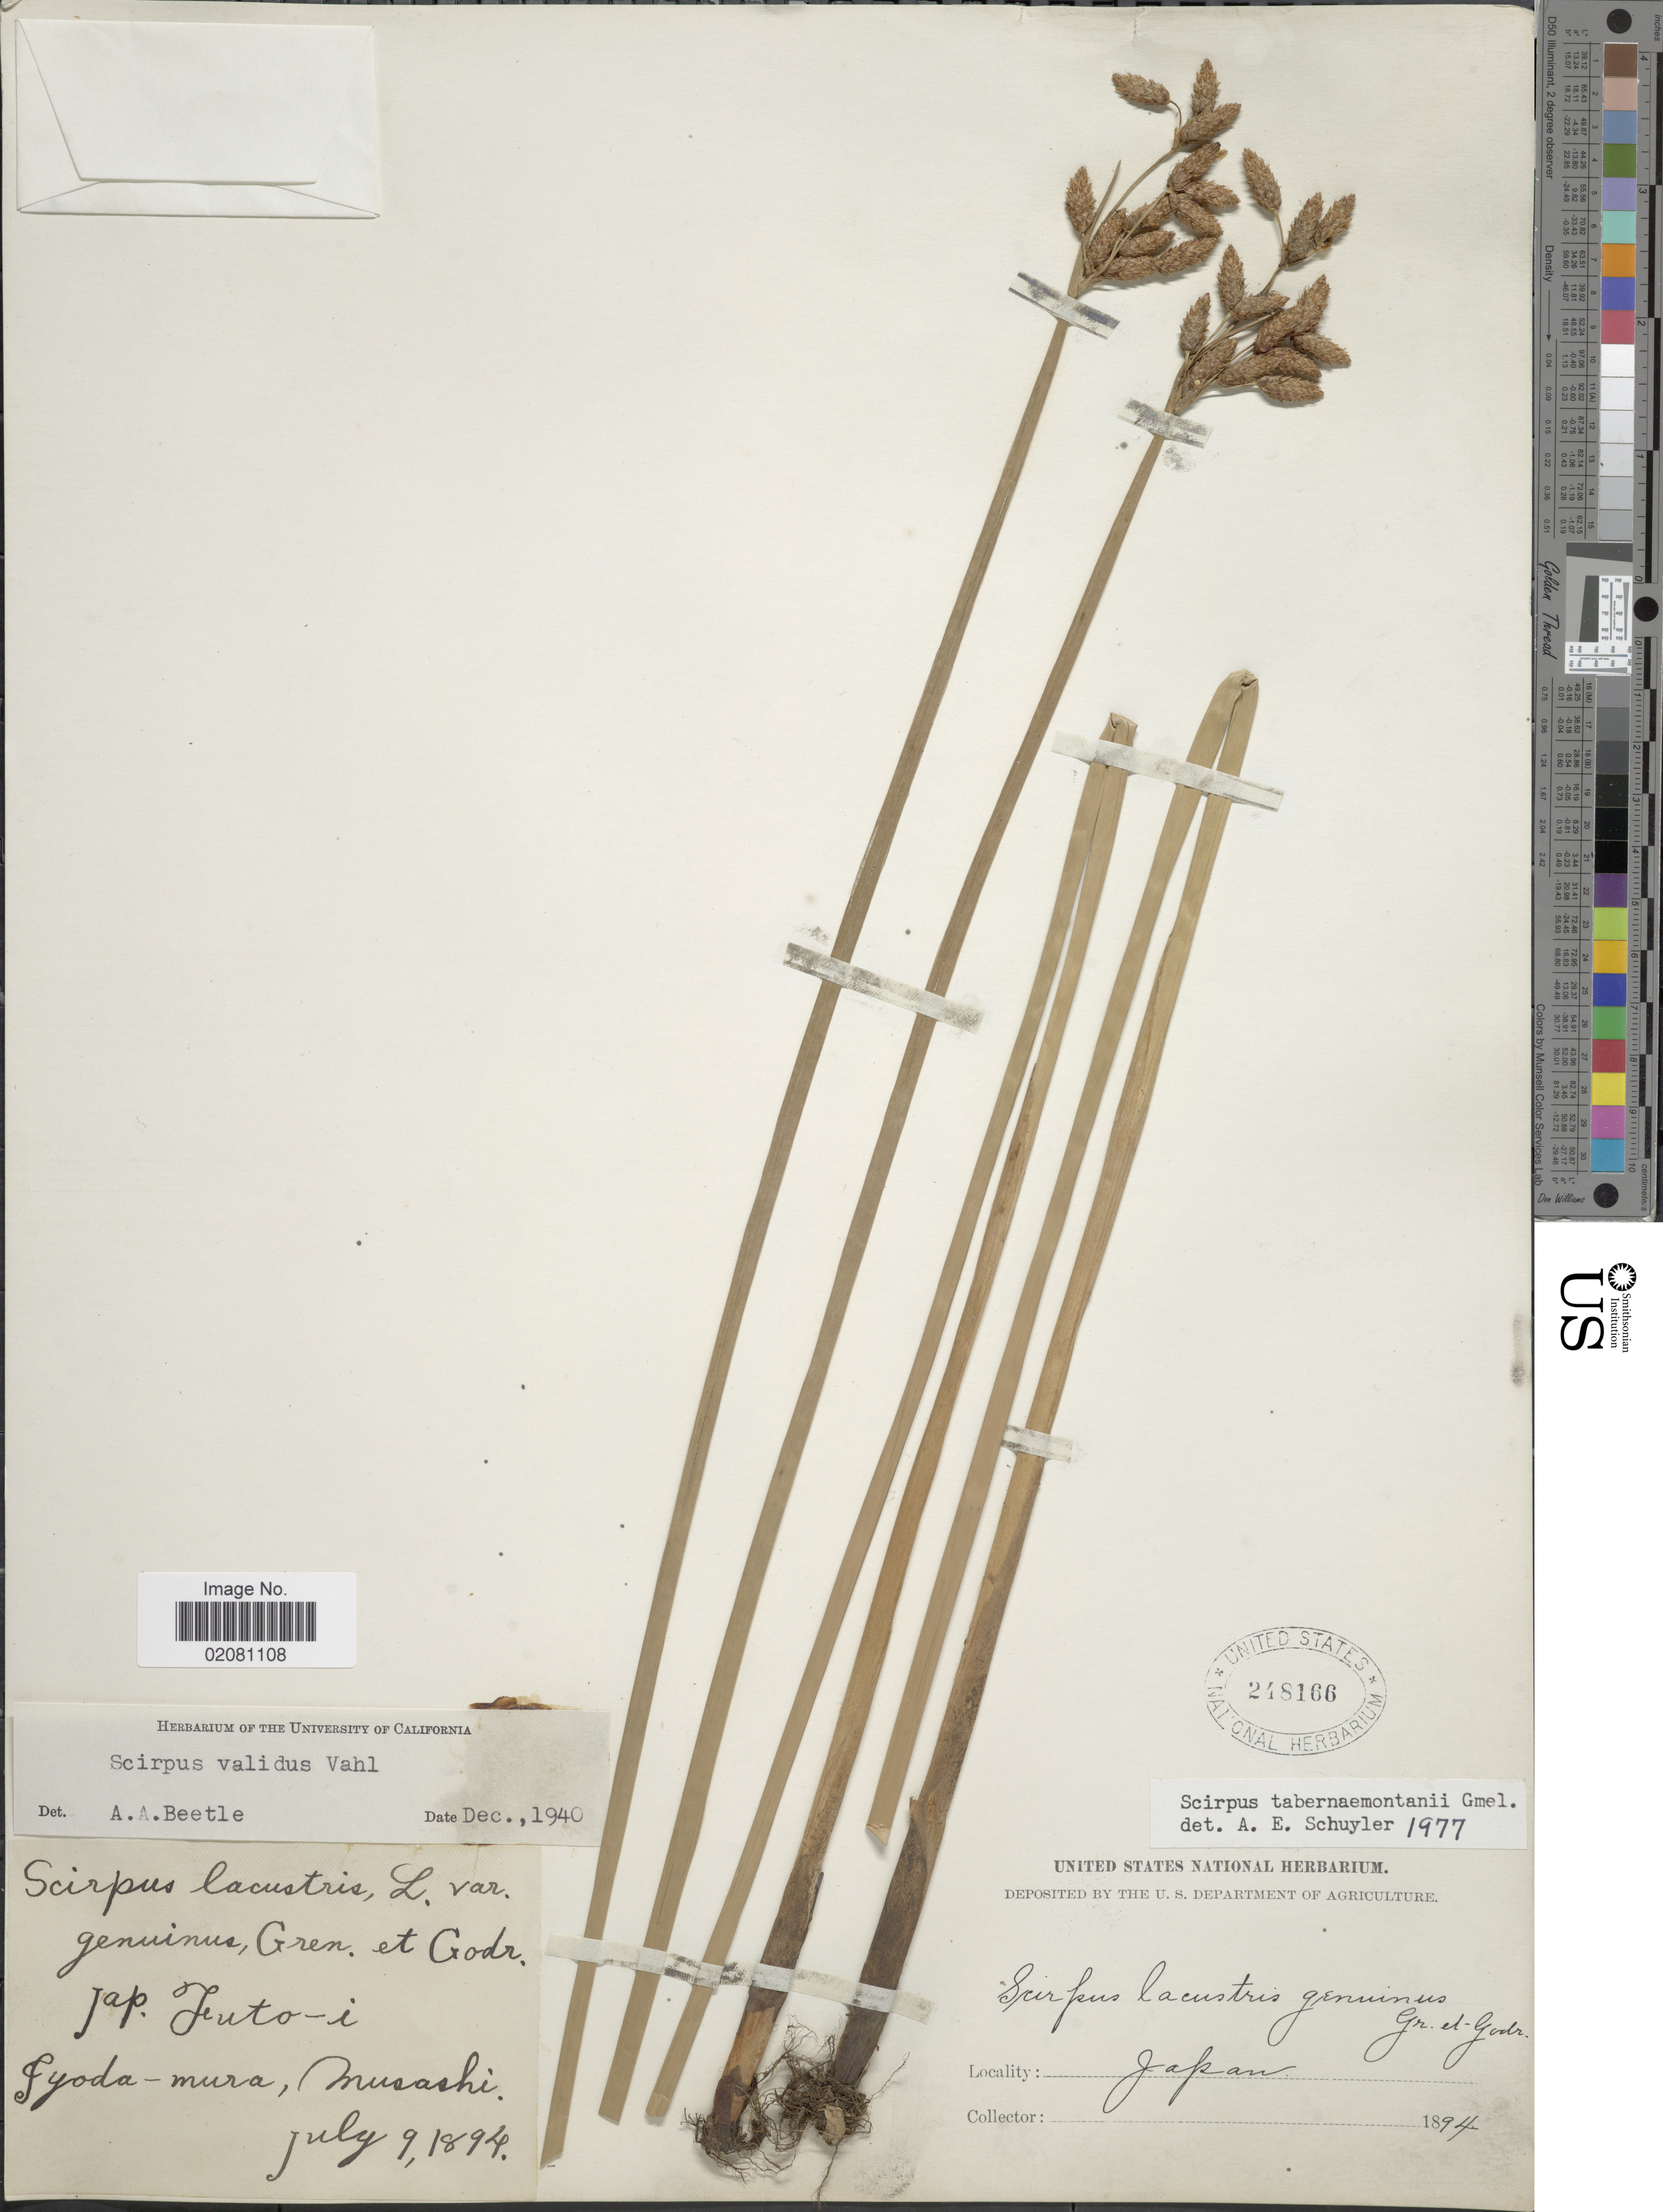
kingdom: Plantae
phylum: Tracheophyta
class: Liliopsida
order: Poales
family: Cyperaceae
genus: Schoenoplectus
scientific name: Schoenoplectus tabernaemontani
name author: (C.C. Gmel.) Palla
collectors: ex herb. United States National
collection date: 1894-07-09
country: Japan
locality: Japan, Iyoda-mura, Musashi.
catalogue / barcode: US 248166